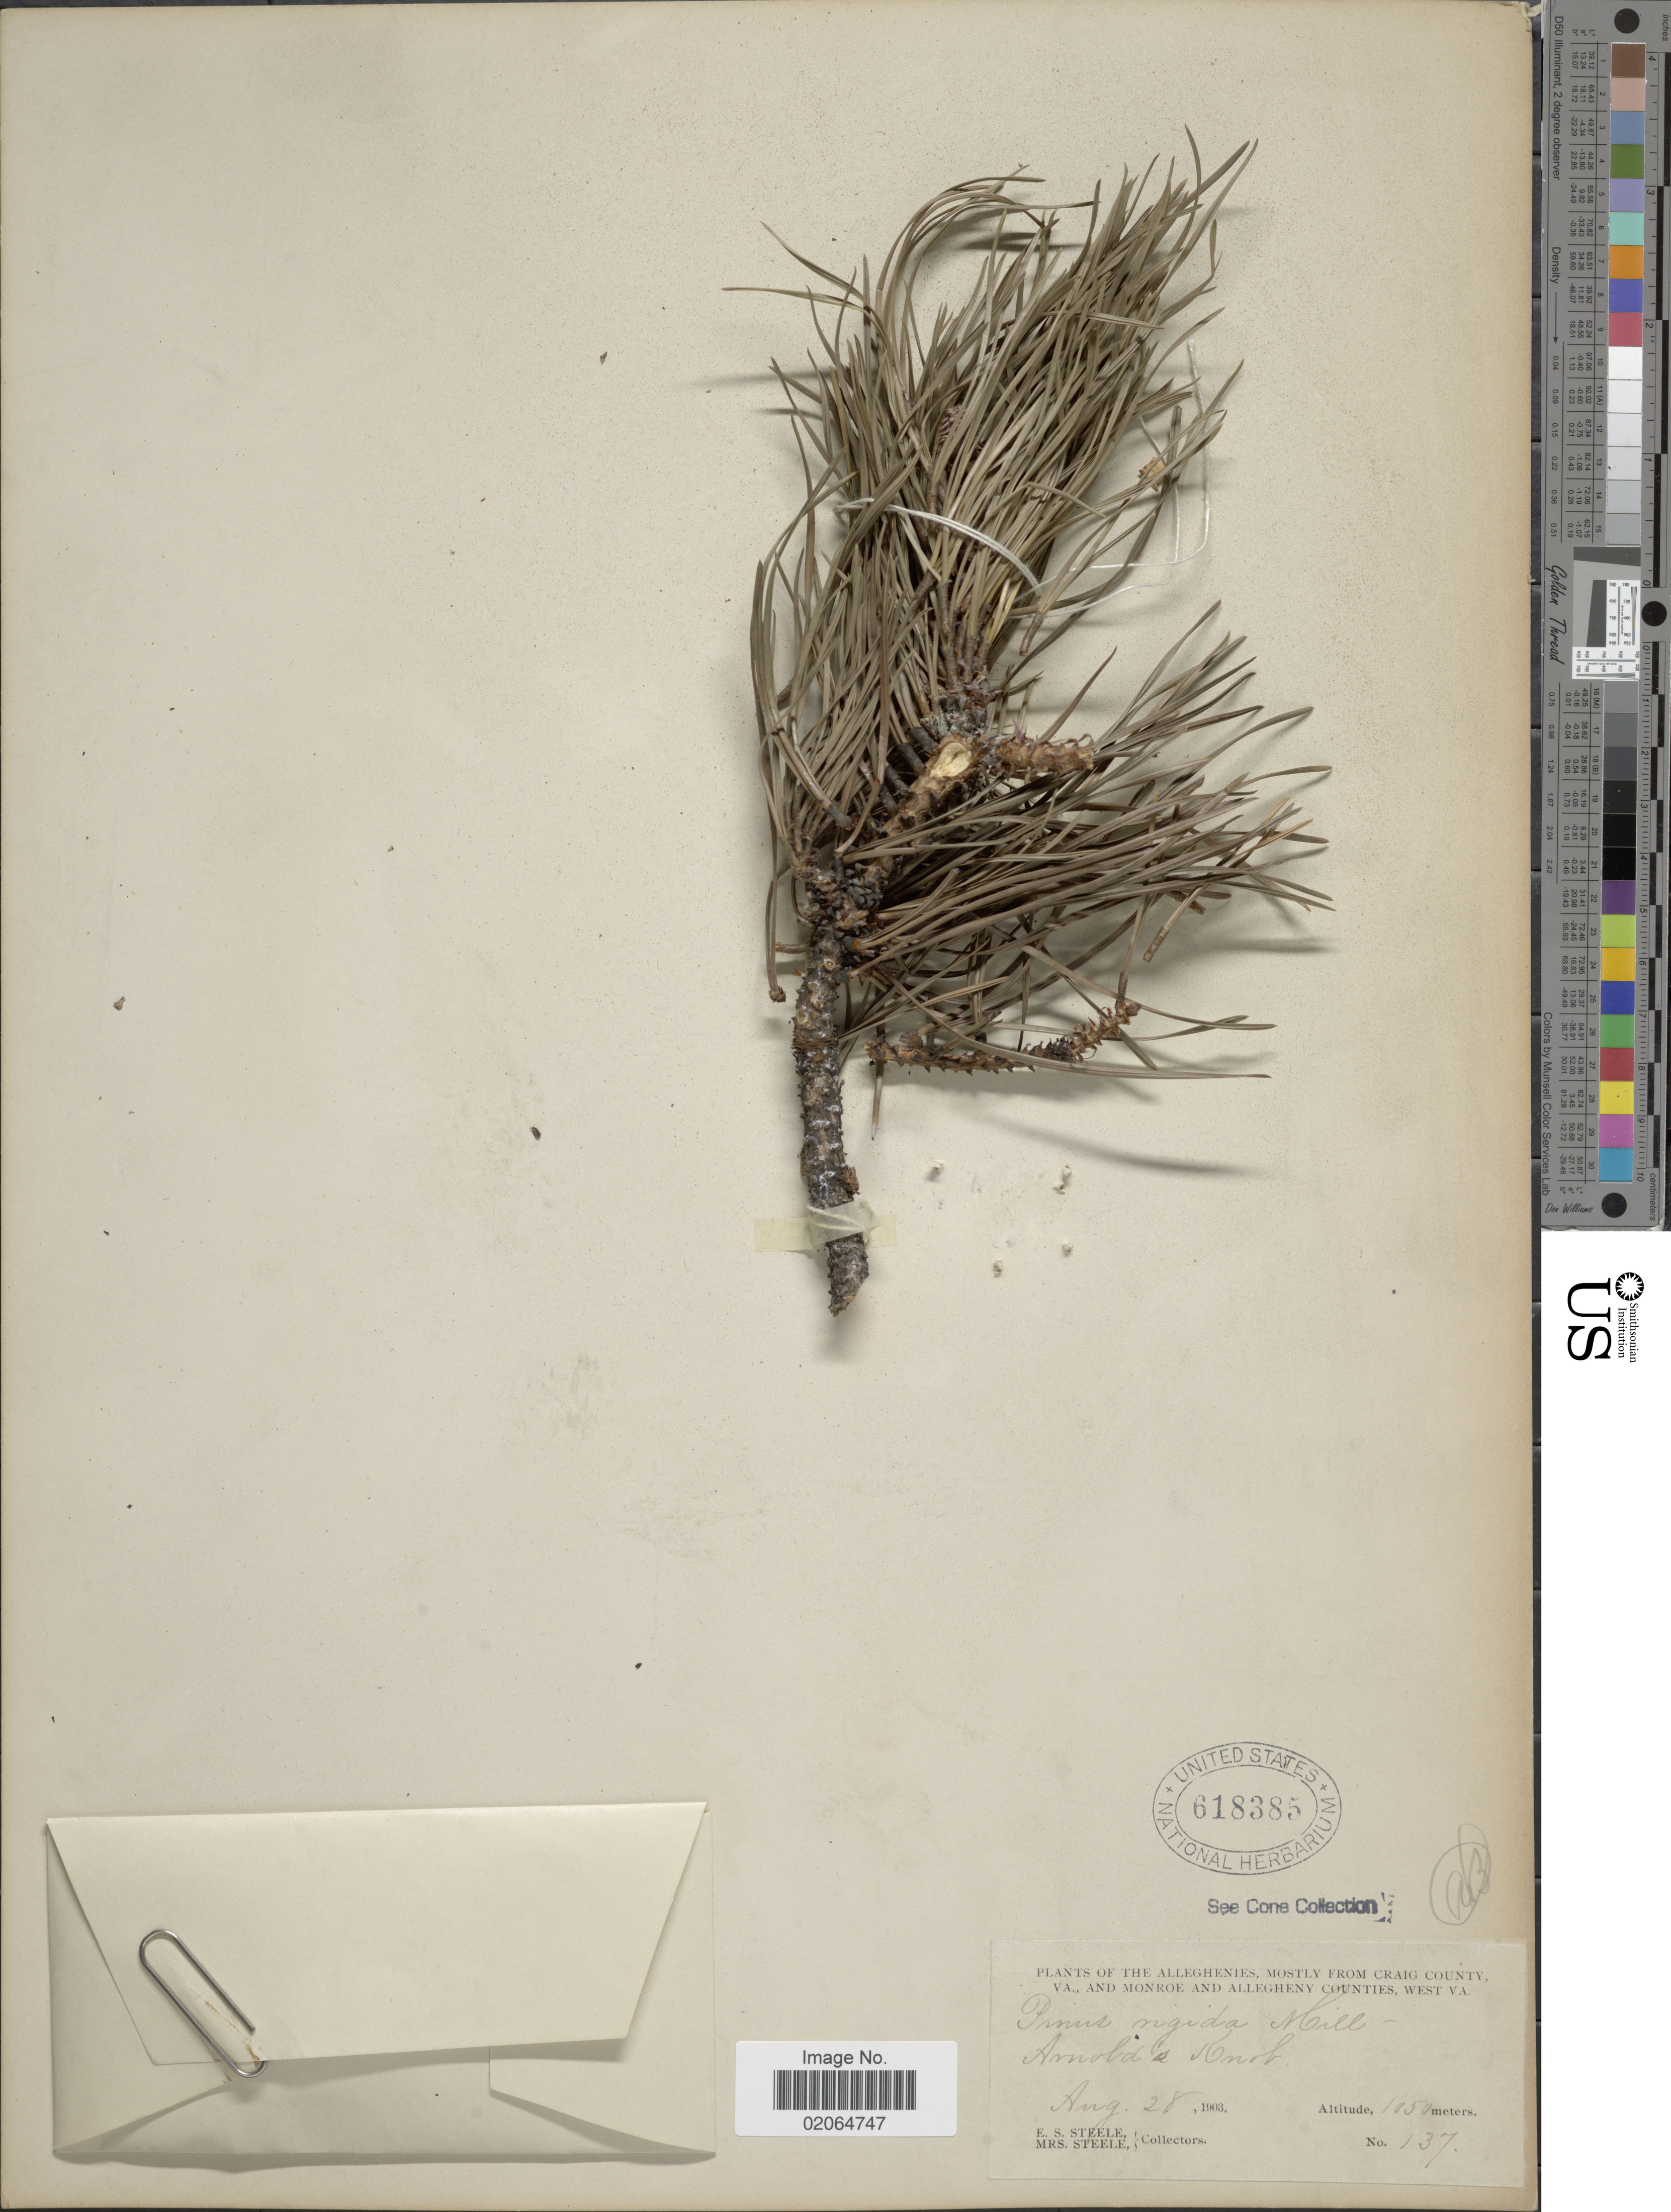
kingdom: Plantae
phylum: Tracheophyta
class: Pinopsida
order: Pinales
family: Pinaceae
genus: Pinus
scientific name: Pinus rigida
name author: Mill.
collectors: E. Steele & Mrs. E. S. Steele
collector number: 137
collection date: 1903-08-28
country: United States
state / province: Virginia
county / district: Craig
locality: The Alleghenies, mostly from Craig County, Va., and Monroe and Allegheny counties, West Va. Arnold's Knob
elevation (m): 1050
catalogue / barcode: US 618385